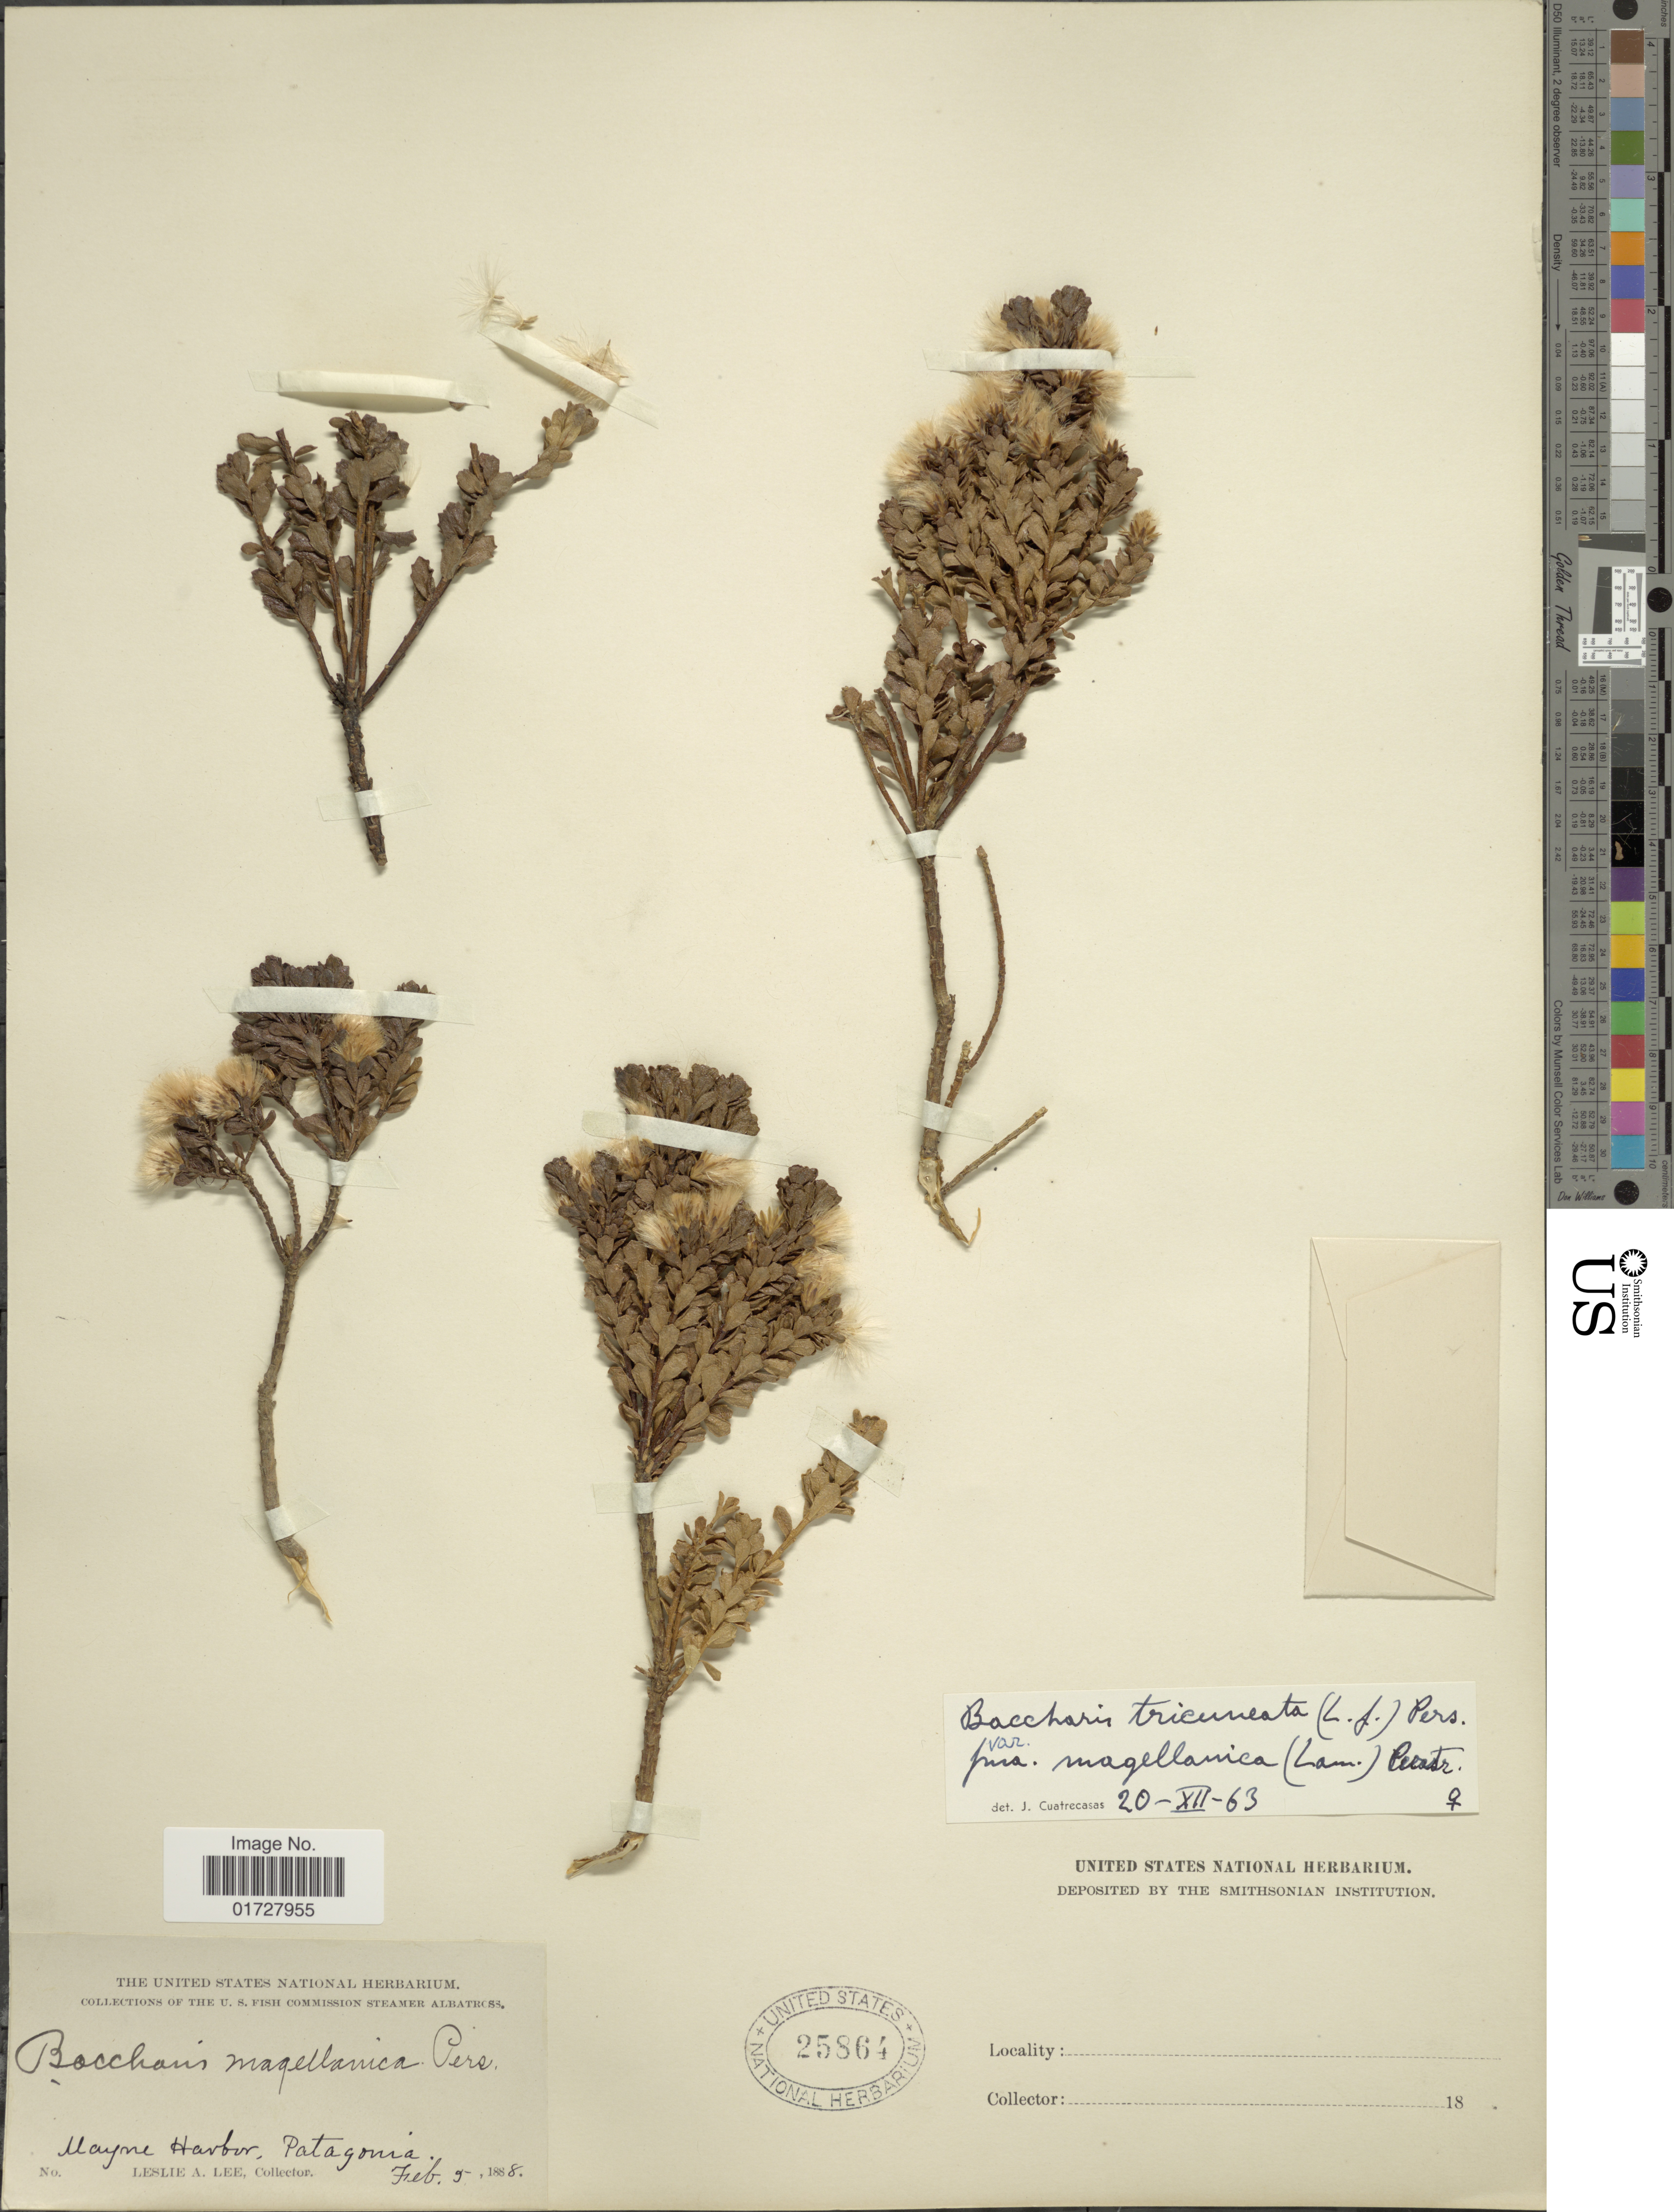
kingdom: Plantae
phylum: Tracheophyta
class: Magnoliopsida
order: Asterales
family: Asteraceae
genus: Baccharis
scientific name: Baccharis tricuneata var. magellanica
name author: (Lam.) Cuatrec.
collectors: L. Lee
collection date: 1888-02-05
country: Chile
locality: Mayne Harbour, Patagonia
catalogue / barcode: US 25864